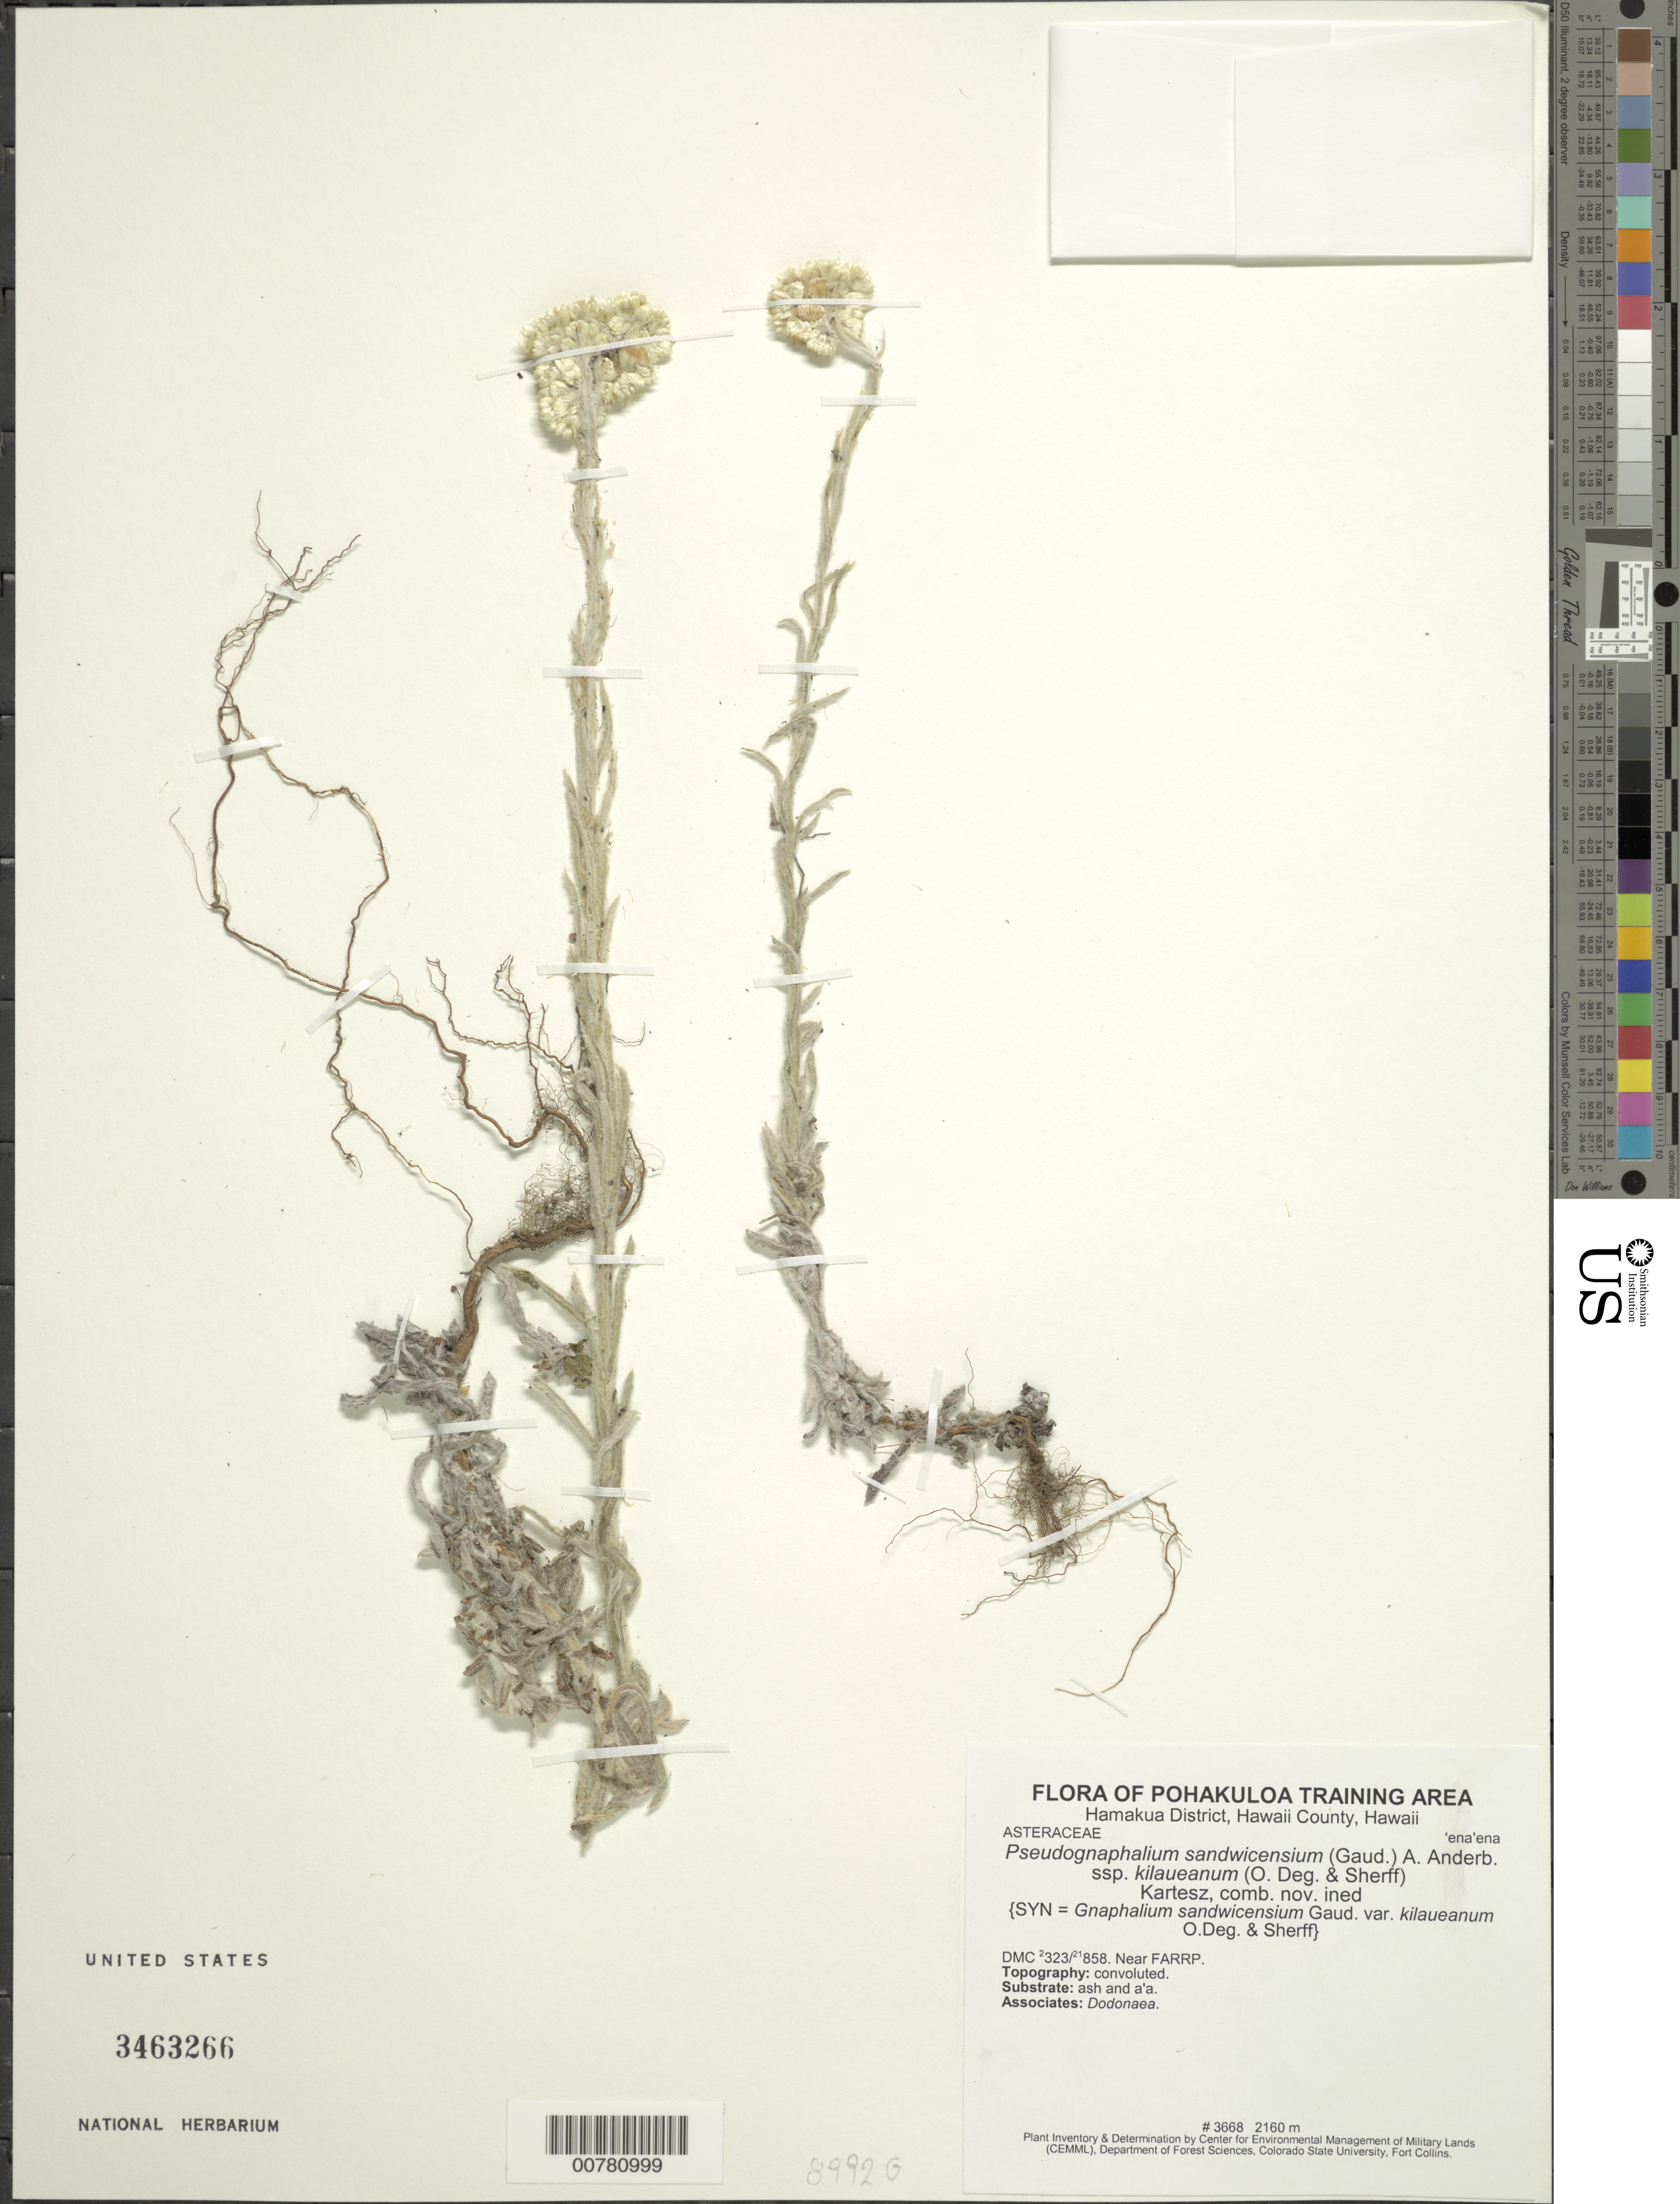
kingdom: Plantae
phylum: Tracheophyta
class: Magnoliopsida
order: Asterales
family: Asteraceae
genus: Pseudognaphalium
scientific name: Pseudognaphalium sandwicensium var. kilaueanum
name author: (O. Deg. & Sherff) W.L. Wagner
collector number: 3668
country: United States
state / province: Hawaii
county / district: Hawaii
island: Hawaii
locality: Pohakuloa Training Area. Hamakua District, Hawaii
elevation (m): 2160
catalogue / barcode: US 3463266